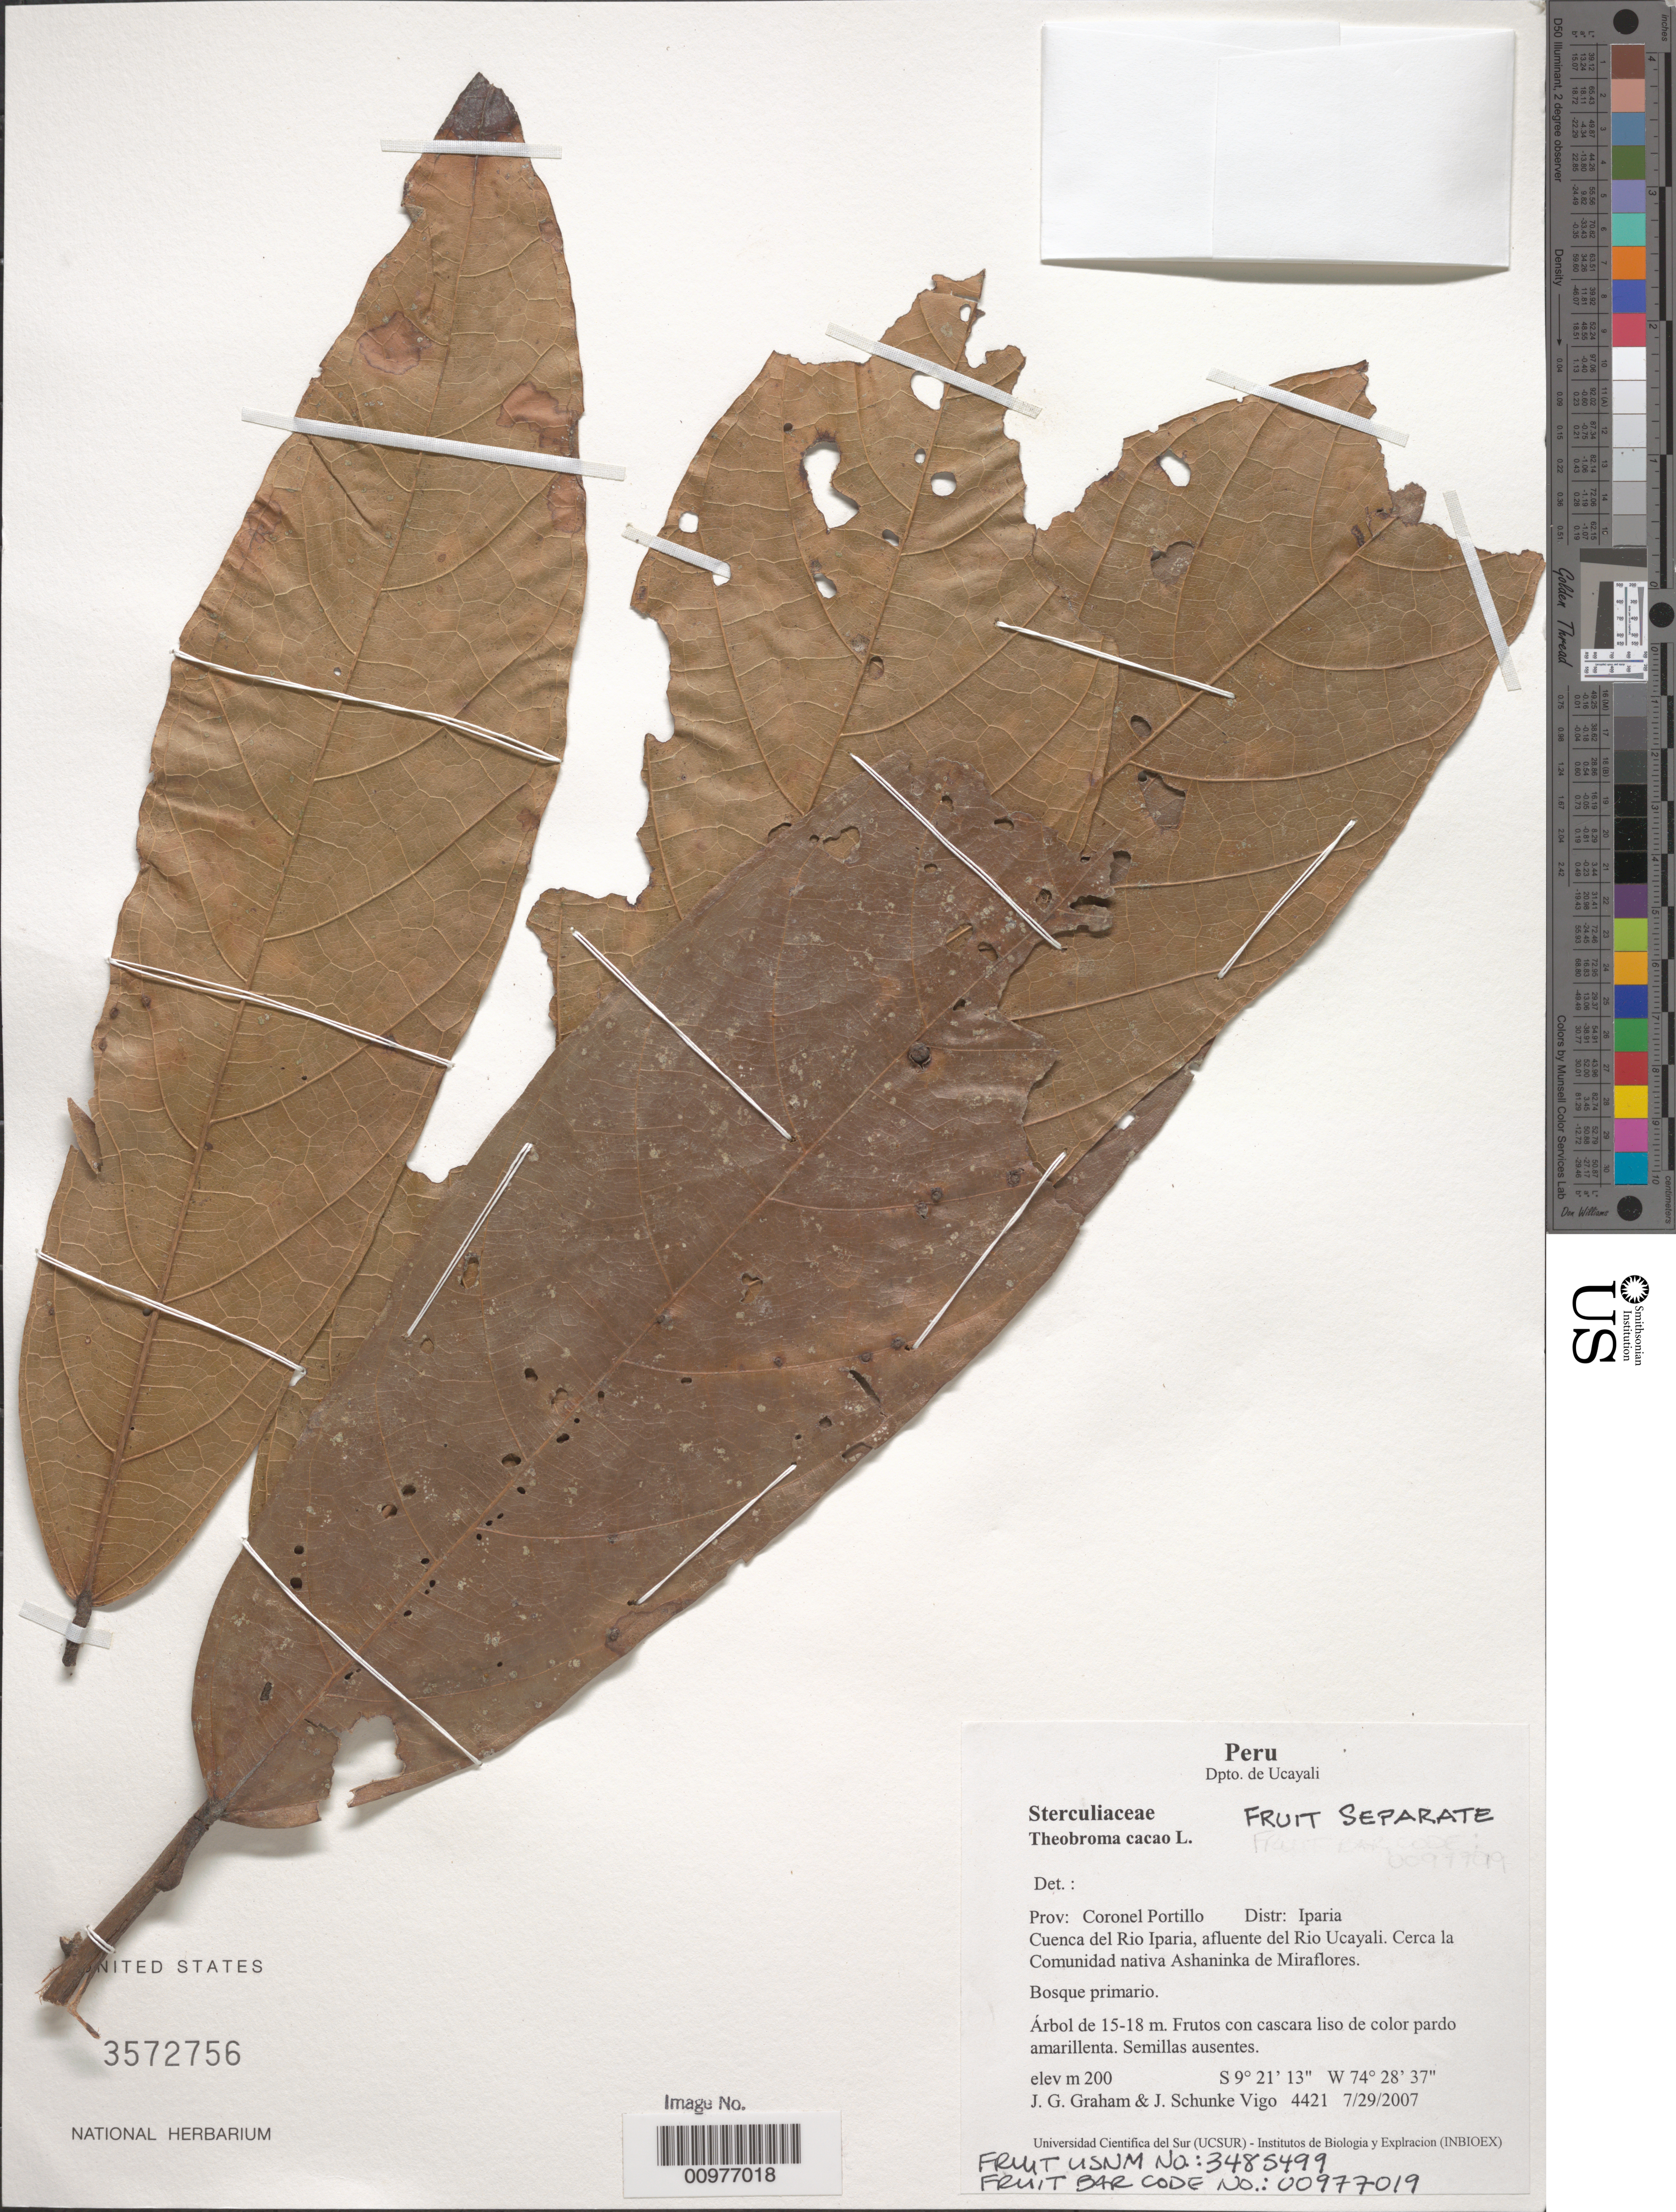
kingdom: Plantae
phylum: Tracheophyta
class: Magnoliopsida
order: Malvales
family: Malvaceae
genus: Theobroma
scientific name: Theobroma cacao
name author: L.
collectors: J. G. Graham & J. Schunke Vigo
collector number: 4421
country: Peru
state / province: Ucayali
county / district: Coronel Portillo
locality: Cuenca del Rio Iparia, afluente del Rio Ucayali. Cerca la Comunidad nativa Ashaninka de Miraflores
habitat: bosque primario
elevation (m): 200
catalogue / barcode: US 3572756